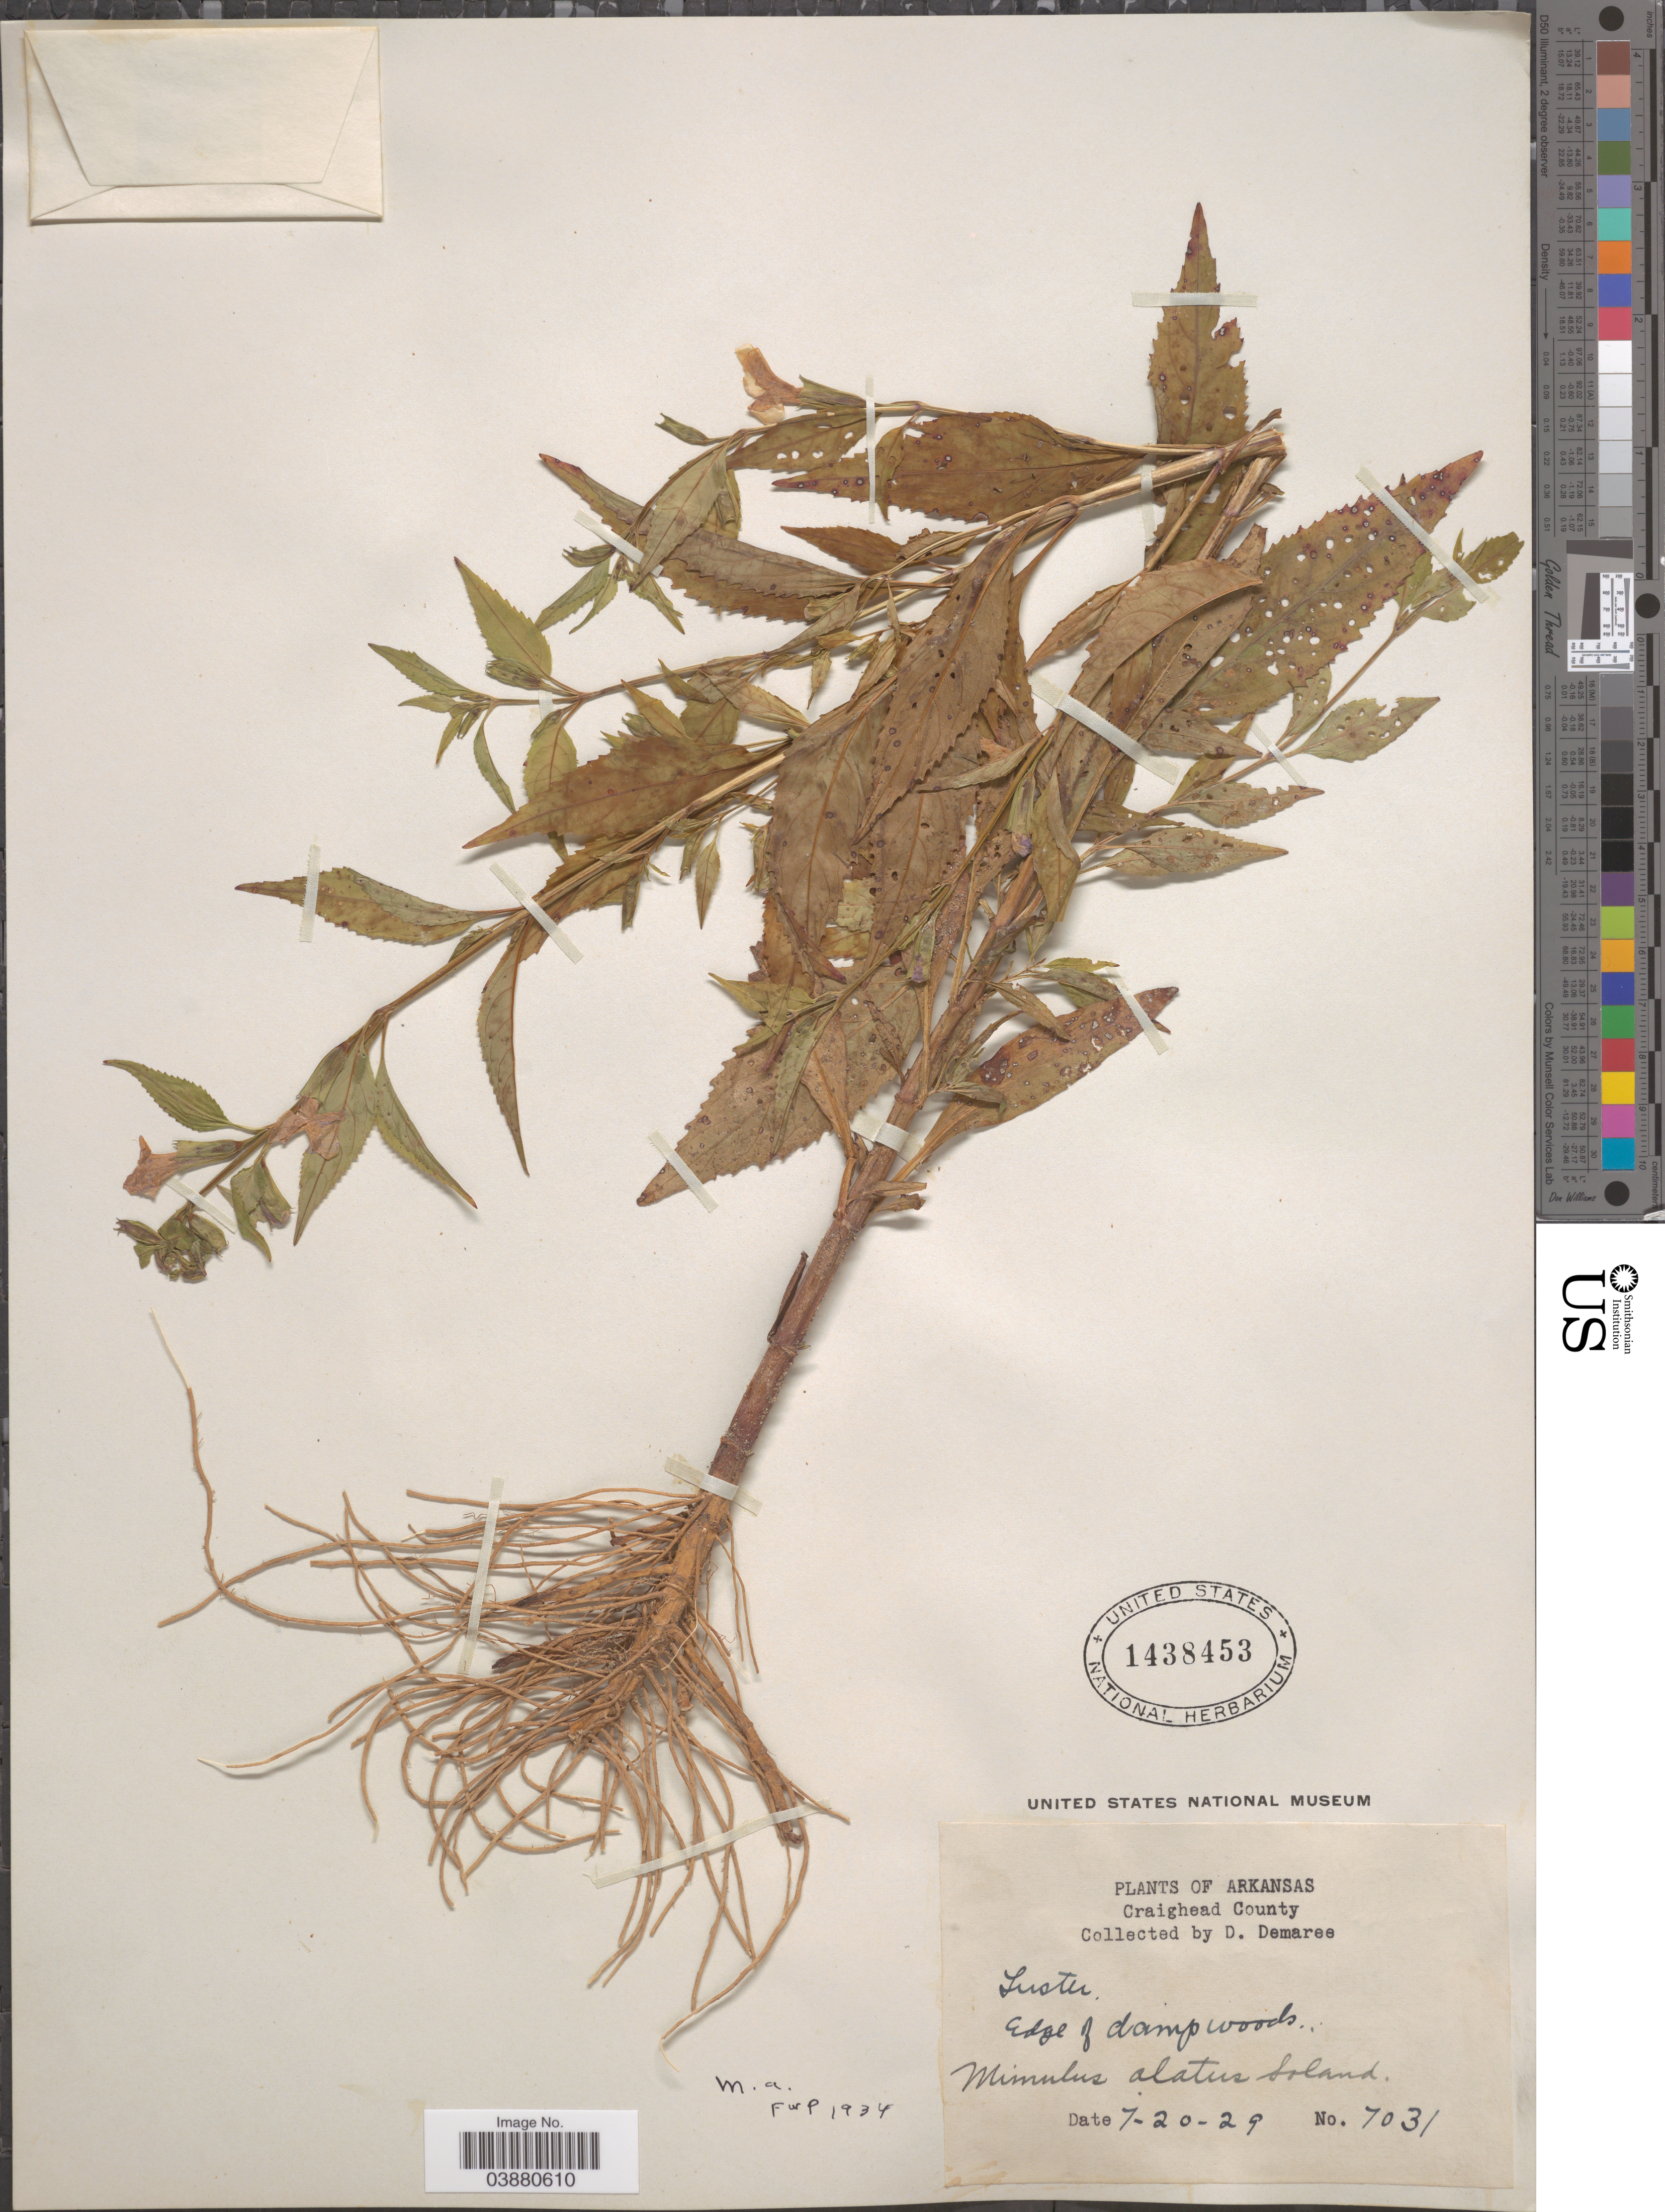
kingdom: Plantae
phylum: Tracheophyta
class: Magnoliopsida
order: Lamiales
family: Phrymaceae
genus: Mimulus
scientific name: Mimulus alatus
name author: Aiton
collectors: D. Demaree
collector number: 7031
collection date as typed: Transcribed d/m/y: 20/7/29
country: United States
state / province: Arkansas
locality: Craighead County. Mimulus Alatus Island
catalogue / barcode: US 1438453